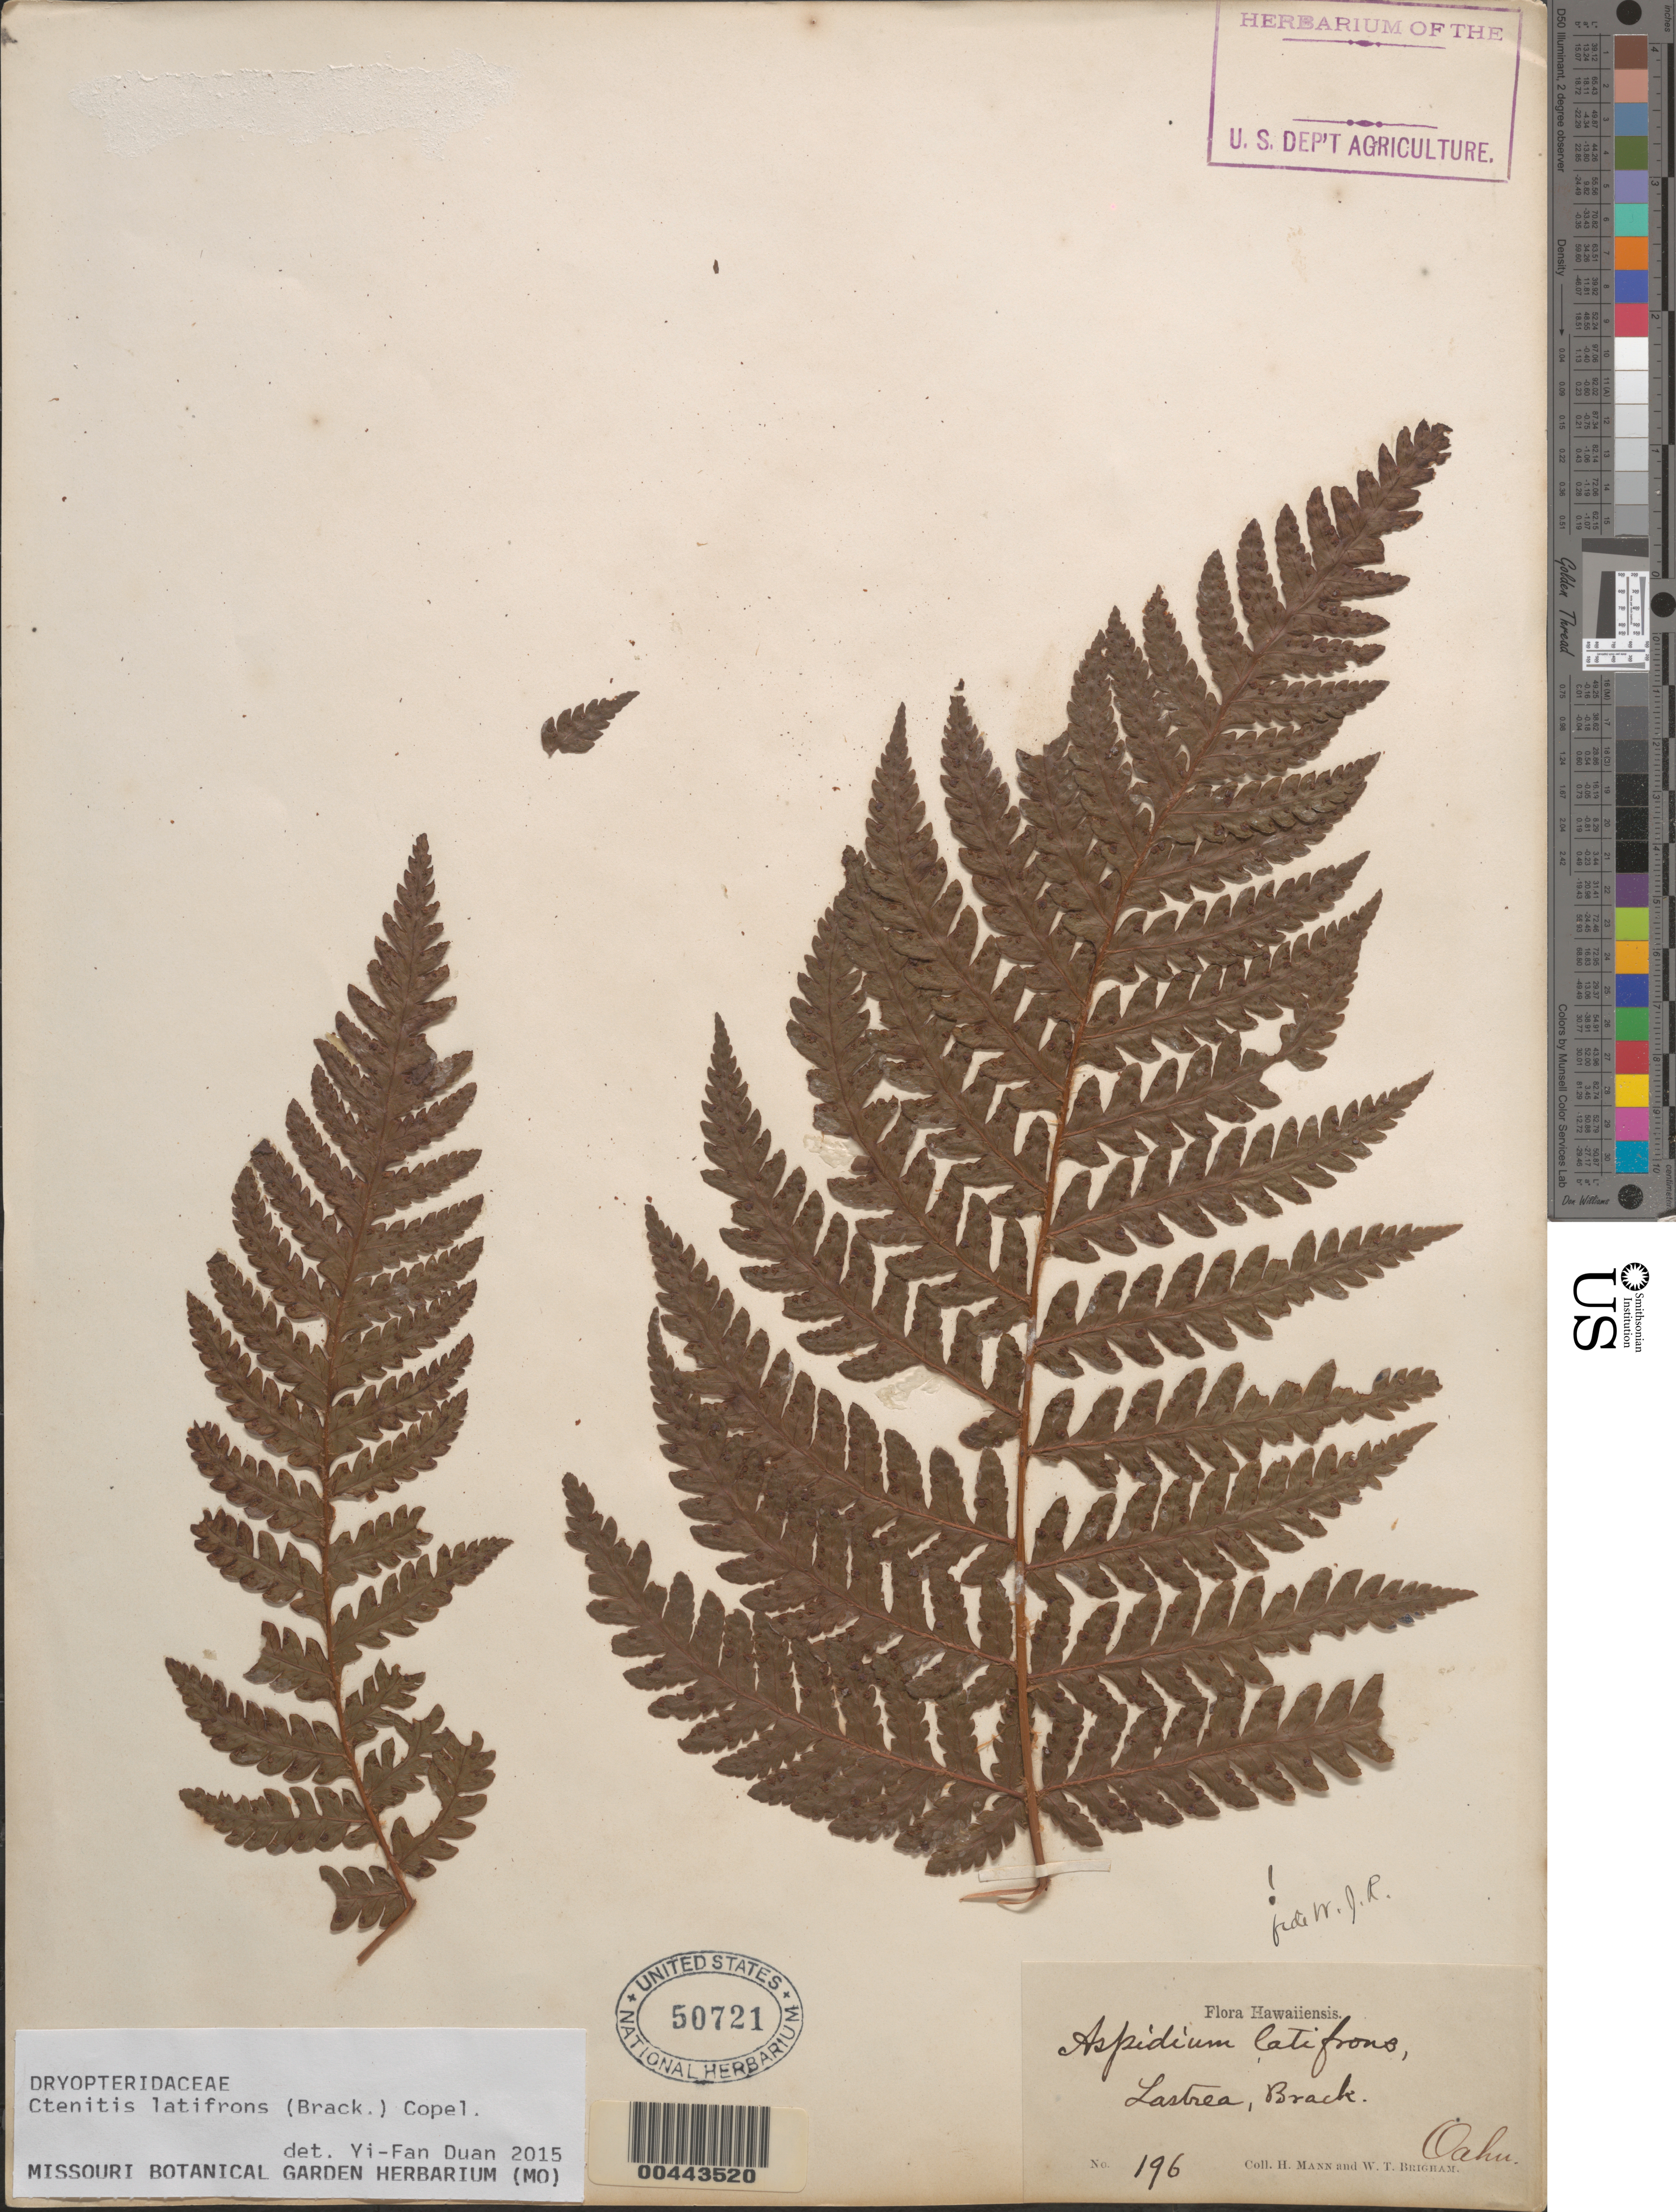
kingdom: Plantae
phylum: Tracheophyta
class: Polypodiopsida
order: Polypodiales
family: Dryopteridaceae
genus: Ctenitis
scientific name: Ctenitis latifrons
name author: (Brack.) Copel.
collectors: H. Mann & W. T. Brigham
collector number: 196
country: United States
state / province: Hawaii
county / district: Honolulu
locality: Oahu.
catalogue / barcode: US 50721